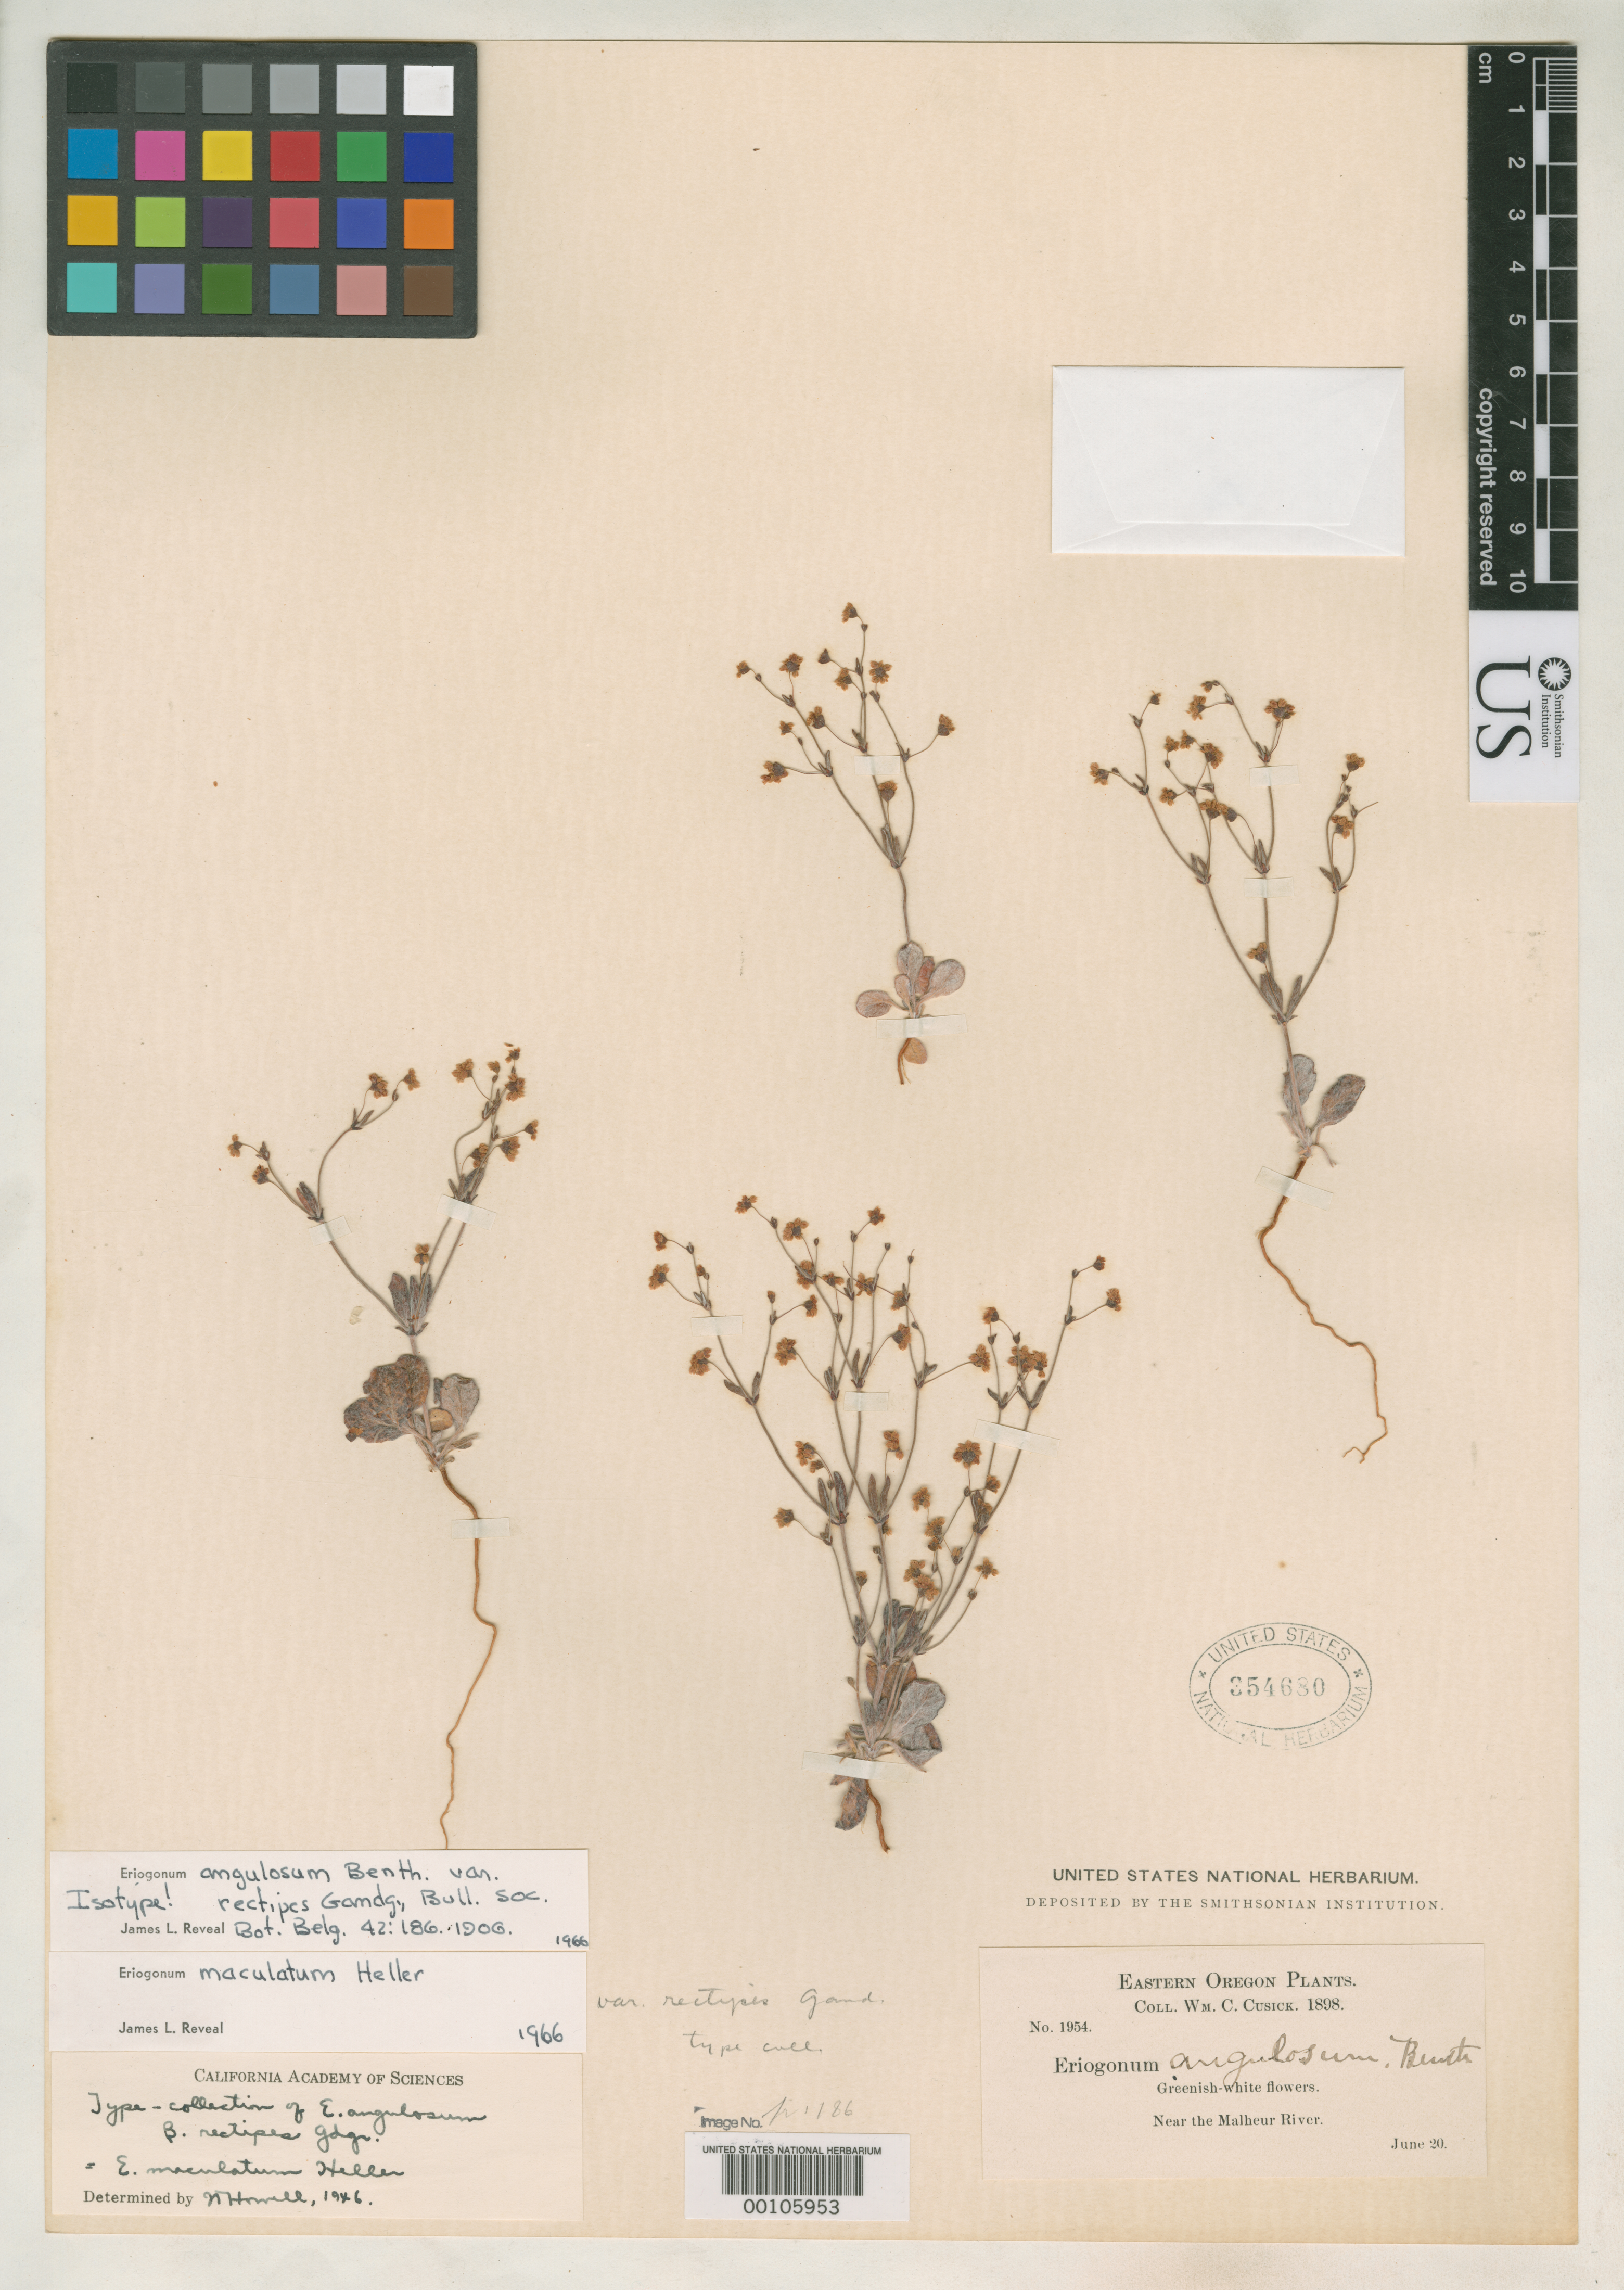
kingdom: Plantae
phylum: Tracheophyta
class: Magnoliopsida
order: Caryophyllales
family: Polygonaceae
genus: Eriogonum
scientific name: Eriogonum angulosum var. rectipes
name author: Gand.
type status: Isotype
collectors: W. C. Cusick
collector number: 1954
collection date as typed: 20 Jun 1898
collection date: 1898-06-20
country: United States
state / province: Oregon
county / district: Malheur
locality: Near Malheur River.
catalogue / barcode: US 354680